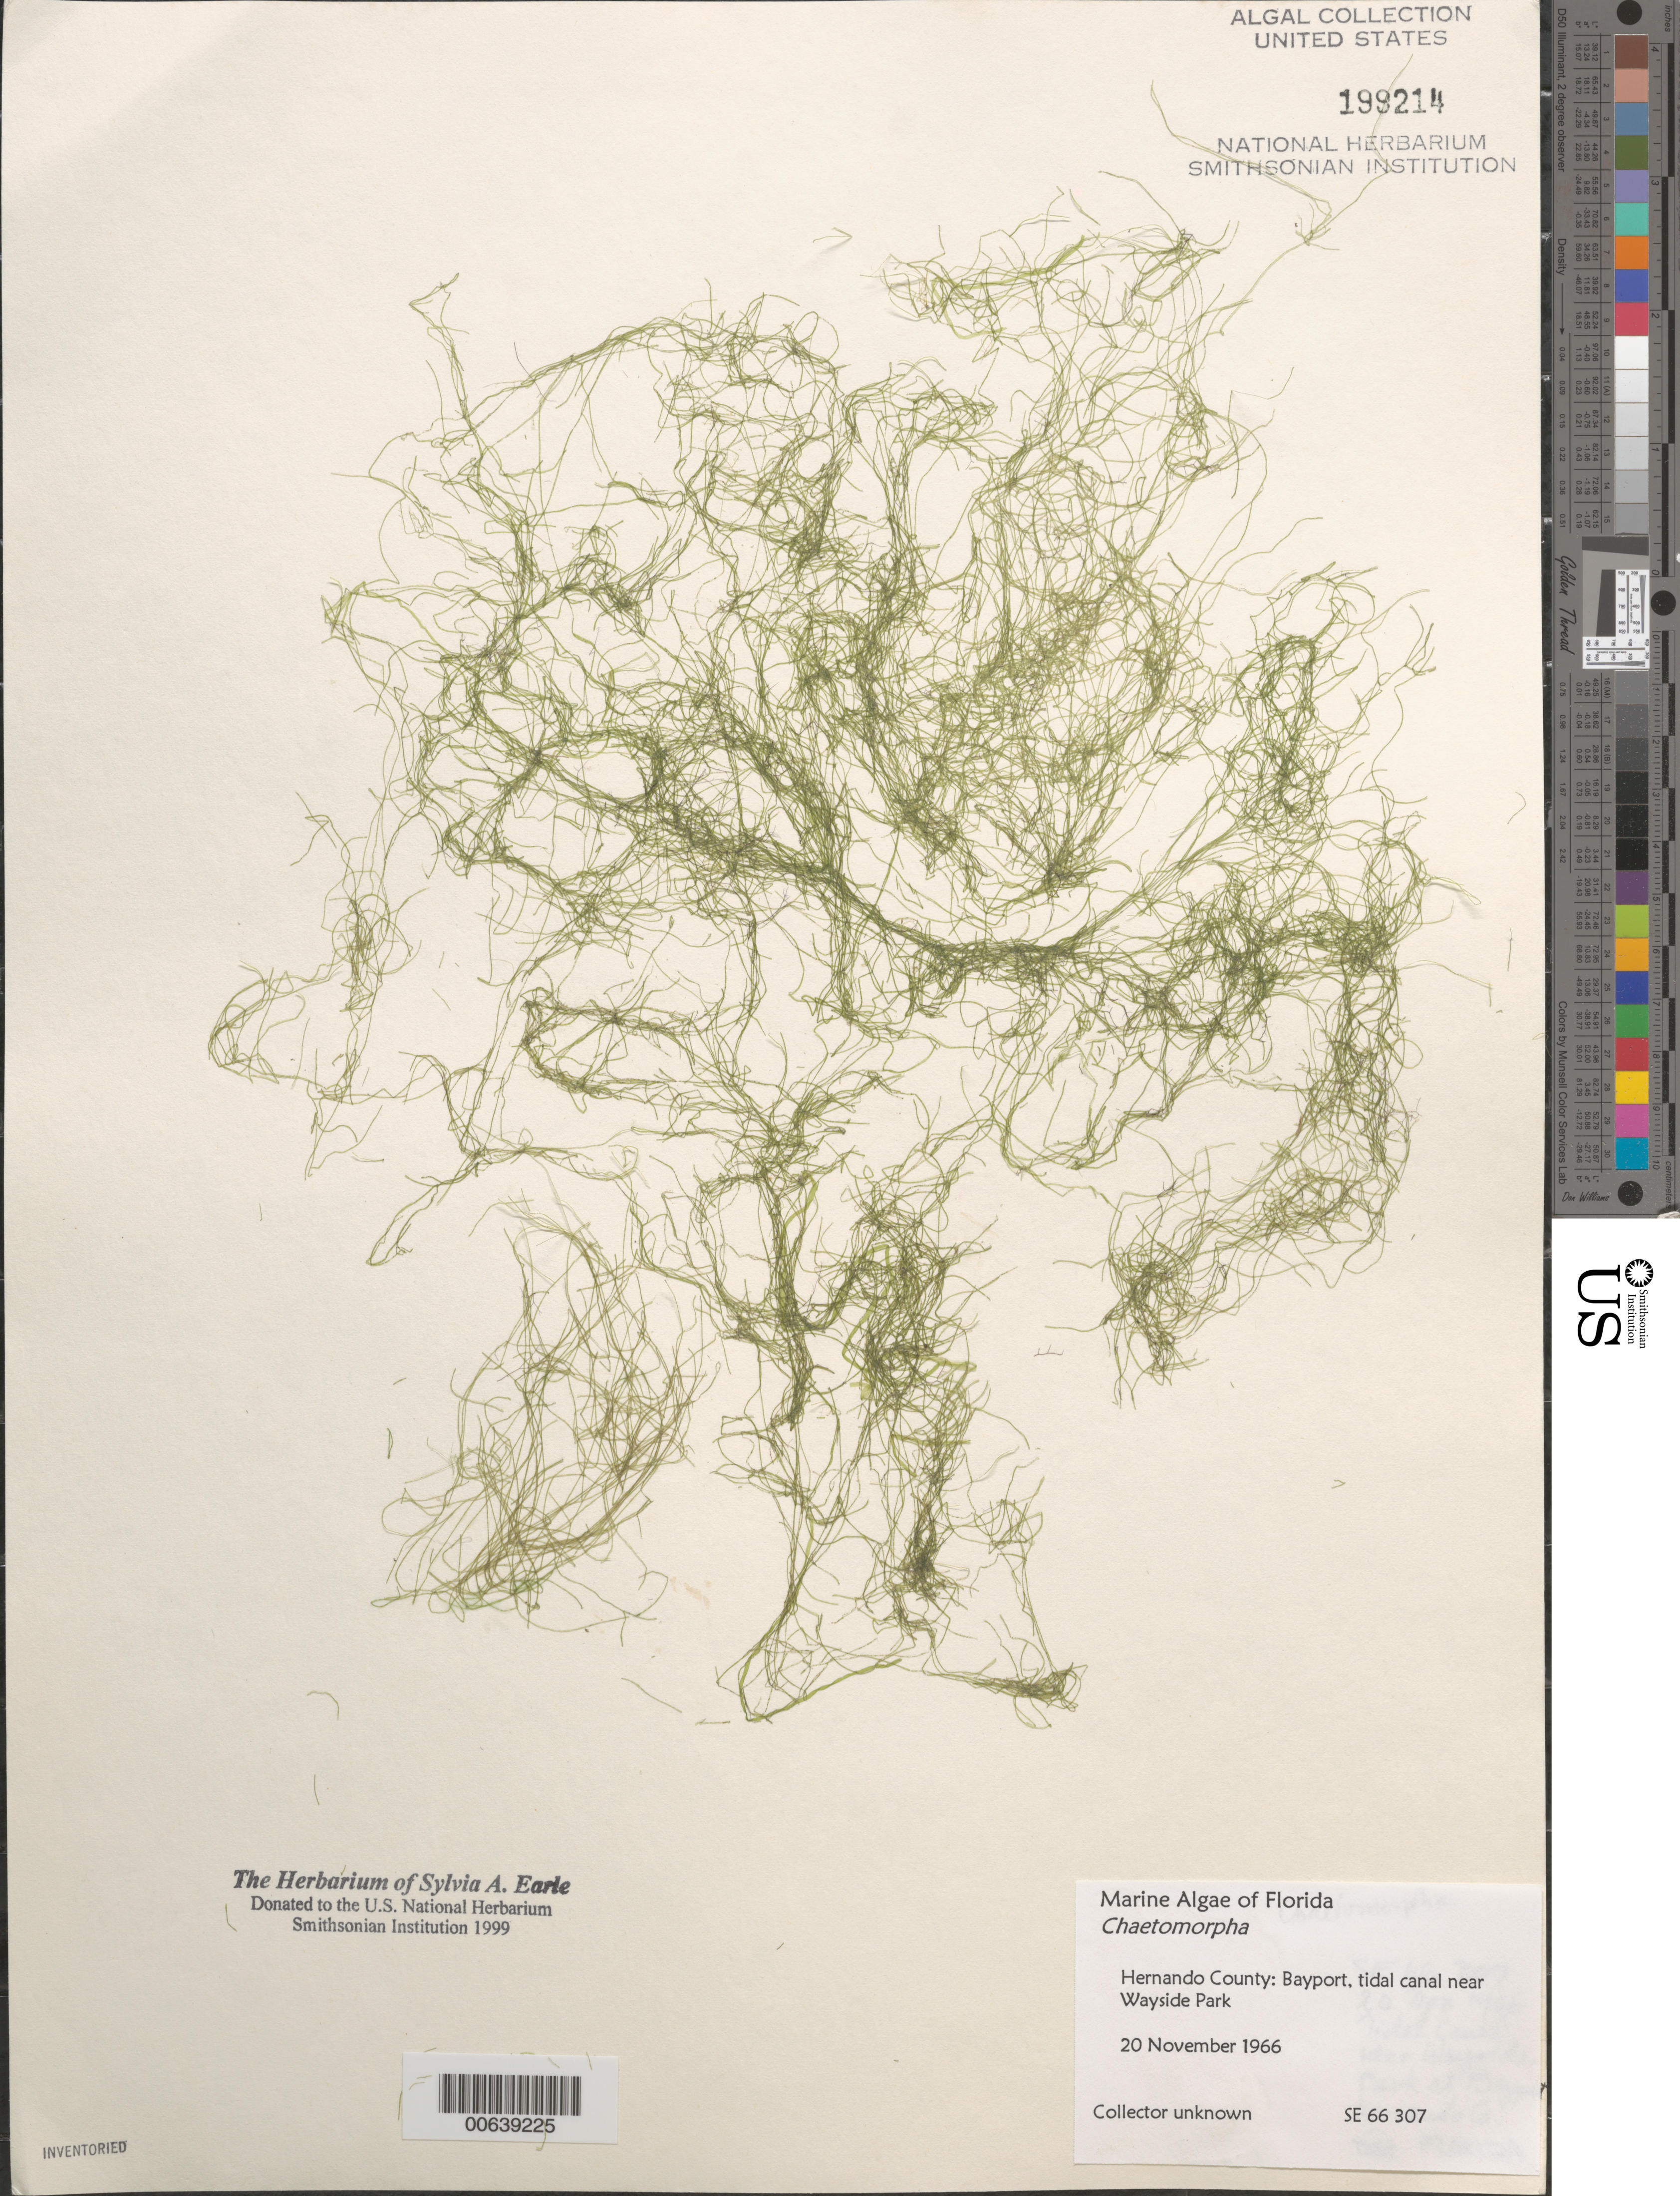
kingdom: Plantae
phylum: Chlorophyta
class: Ulvophyceae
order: Cladophorales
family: Cladophoraceae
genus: Chaetomorpha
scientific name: Chaetomorpha sp.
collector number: SE 66307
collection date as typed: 20 Nov 1966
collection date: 1966-11-20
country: United States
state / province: Florida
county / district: Hernando County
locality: Bayport, tidal canal near Wayside Park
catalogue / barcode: US 199214